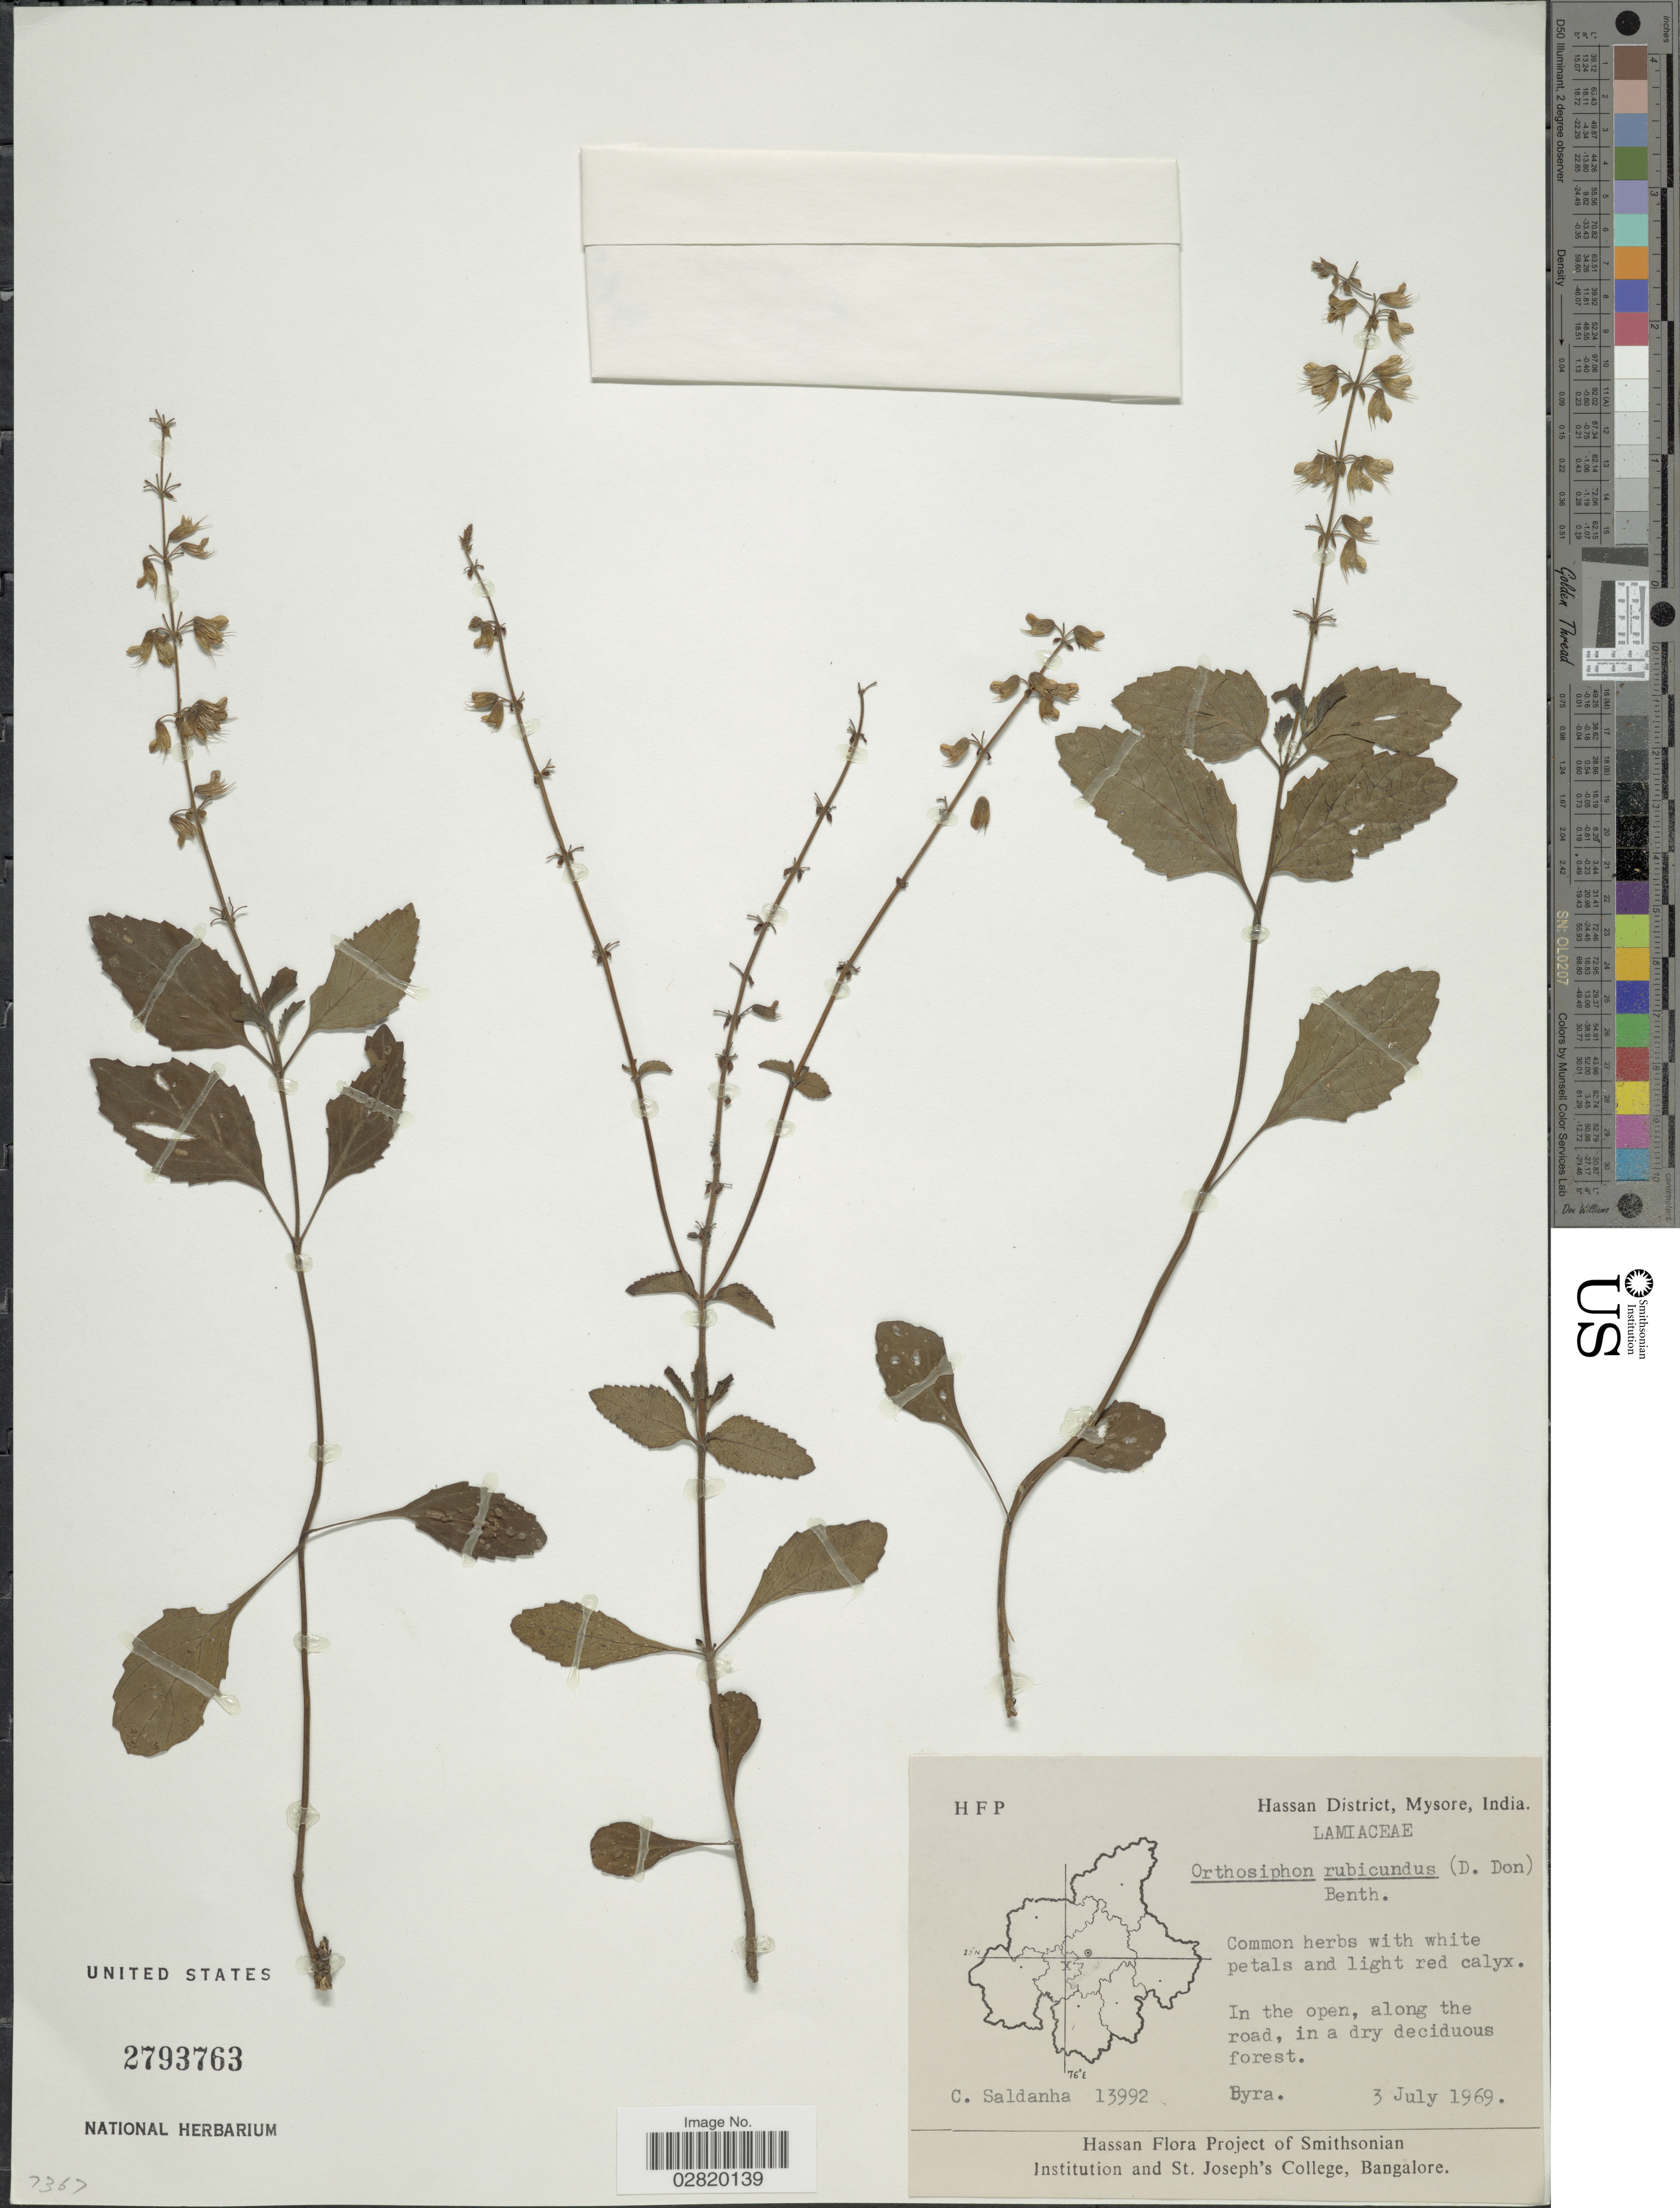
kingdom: Plantae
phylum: Tracheophyta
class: Magnoliopsida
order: Lamiales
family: Lamiaceae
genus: Orthosiphon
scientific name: Orthosiphon rubicundus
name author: (D. Don) Benth.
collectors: C. Saldanha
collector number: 13992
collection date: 1969-07-03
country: India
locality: Hassan District, Mysore, Byra.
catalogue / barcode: US 2793763